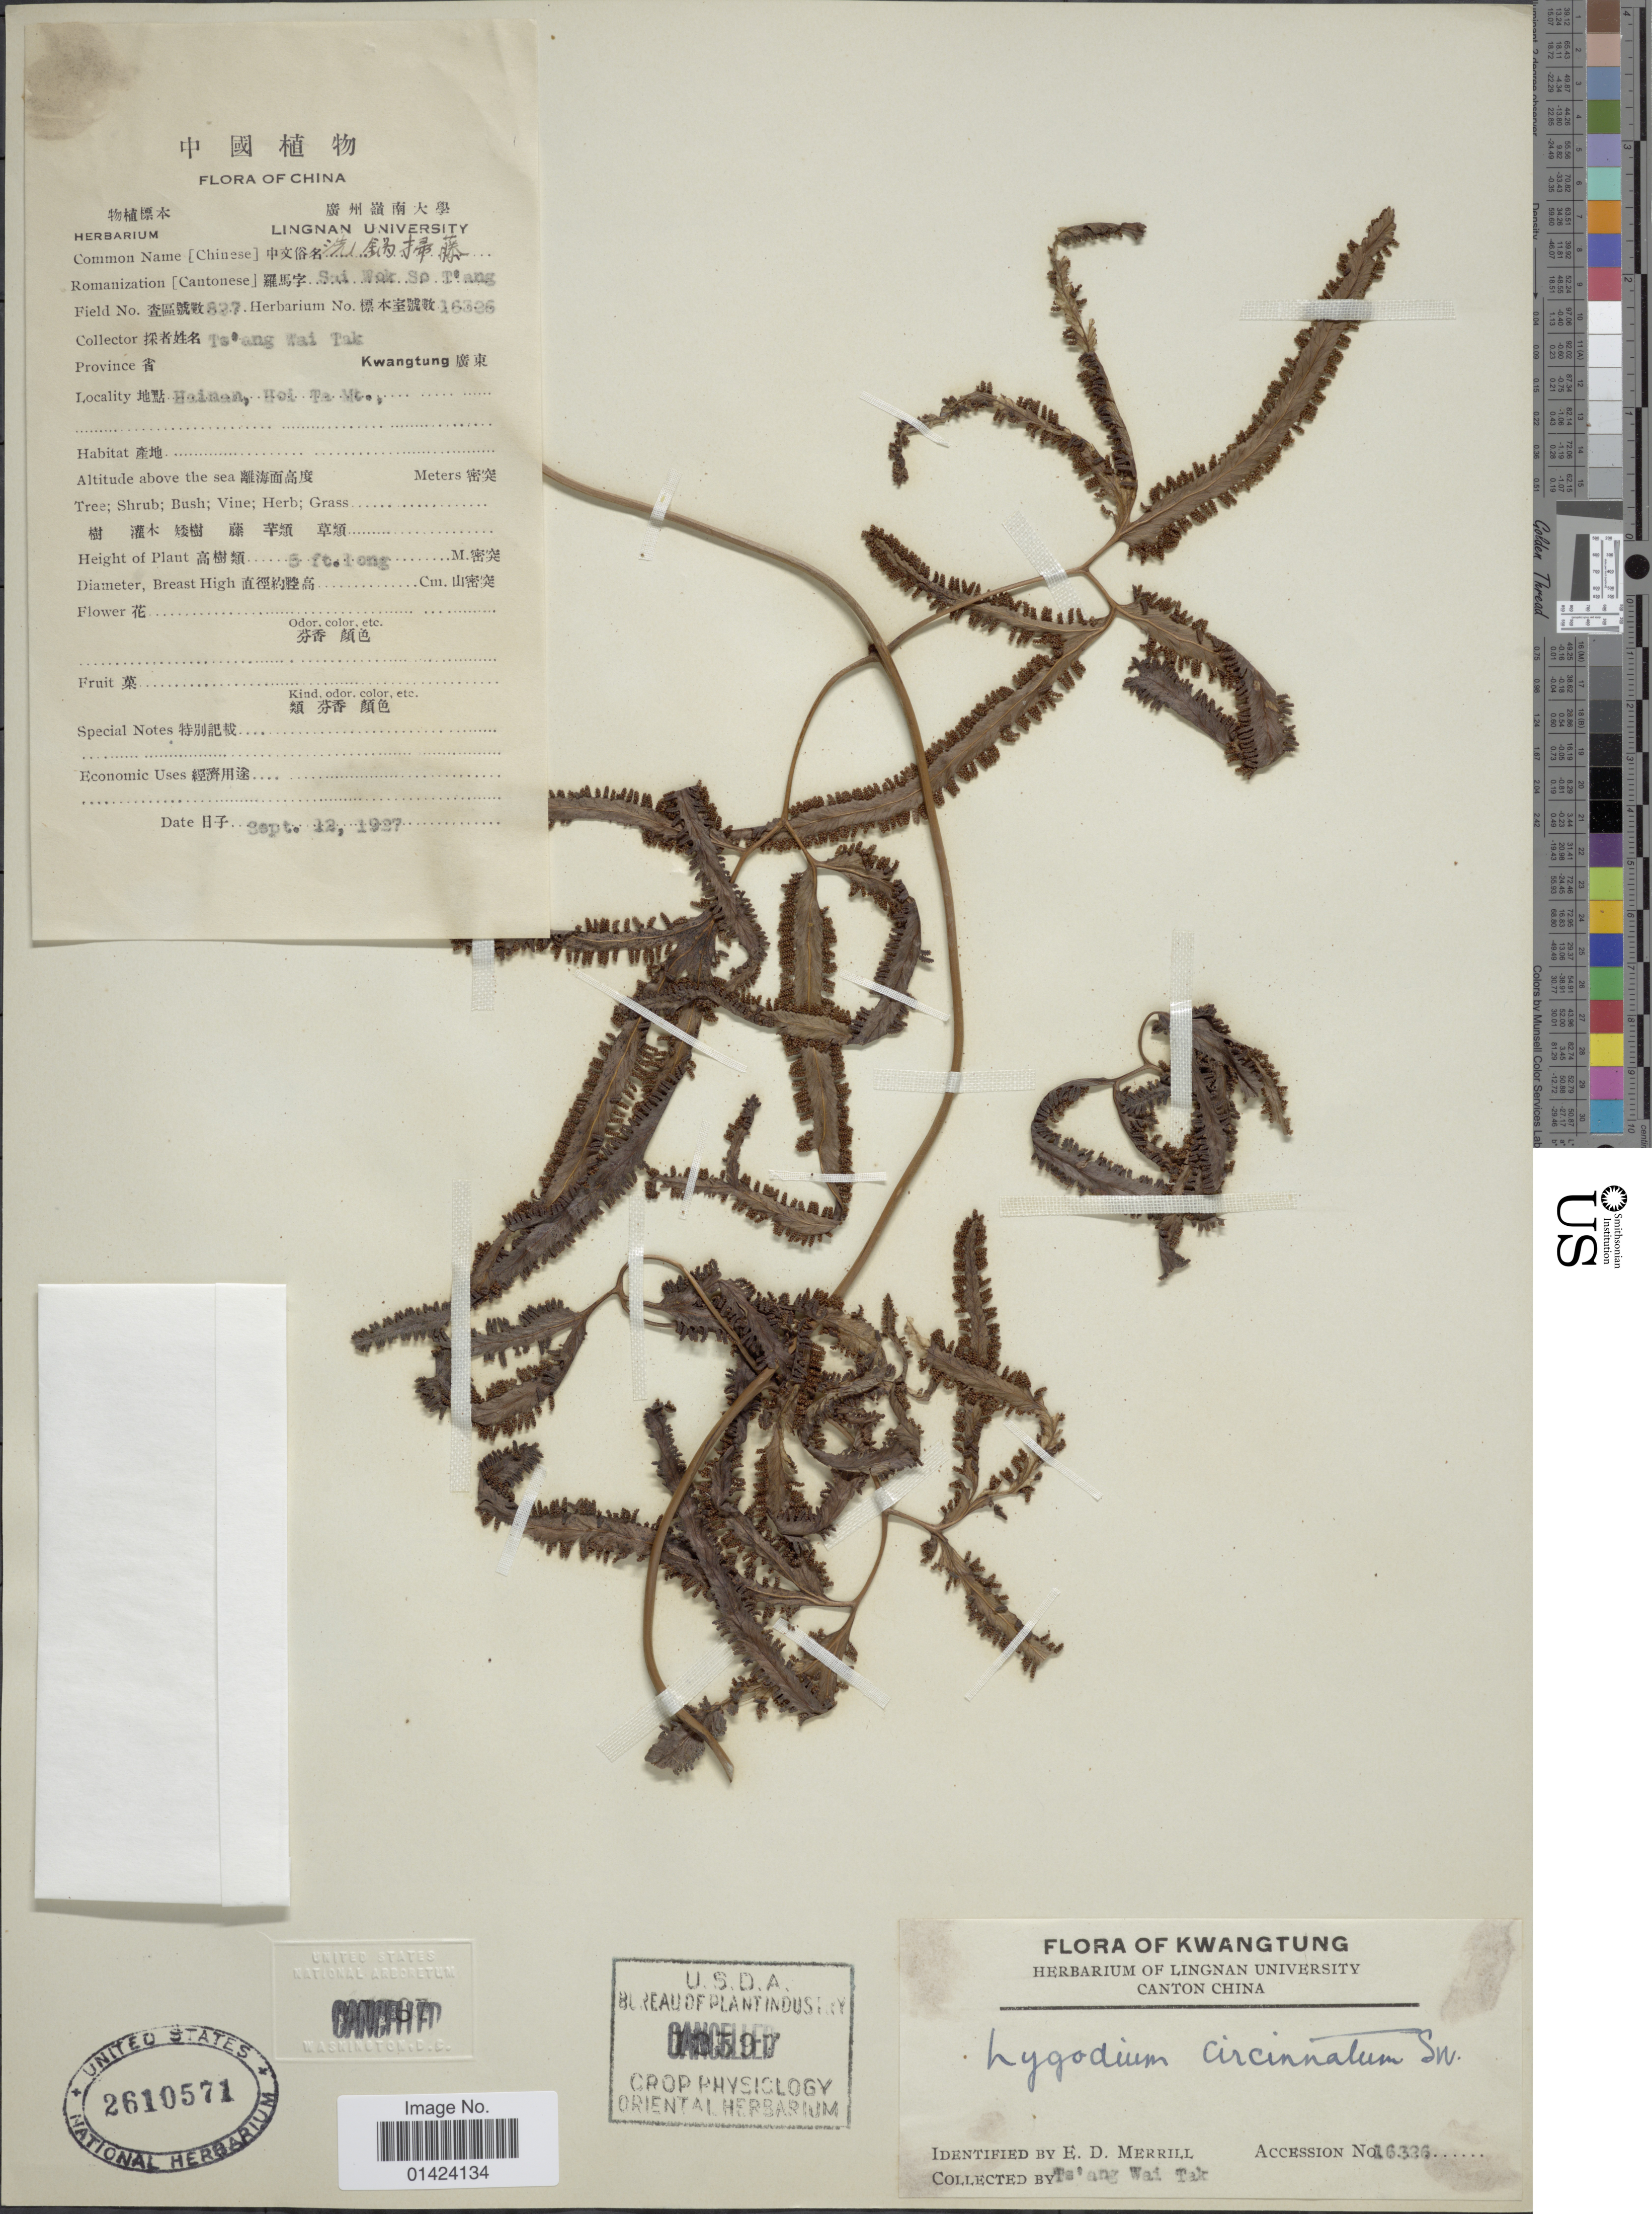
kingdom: Plantae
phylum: Tracheophyta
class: Polypodiopsida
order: Schizaeales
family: Lygodiaceae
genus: Lygodium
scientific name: Lygodium circinnatum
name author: (Burm. f.) Sw.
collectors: W. T. Tsang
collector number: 827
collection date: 1927-09-12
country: China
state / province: Hainan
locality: Hainan, Hoi Ta Mt.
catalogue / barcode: US 2610571